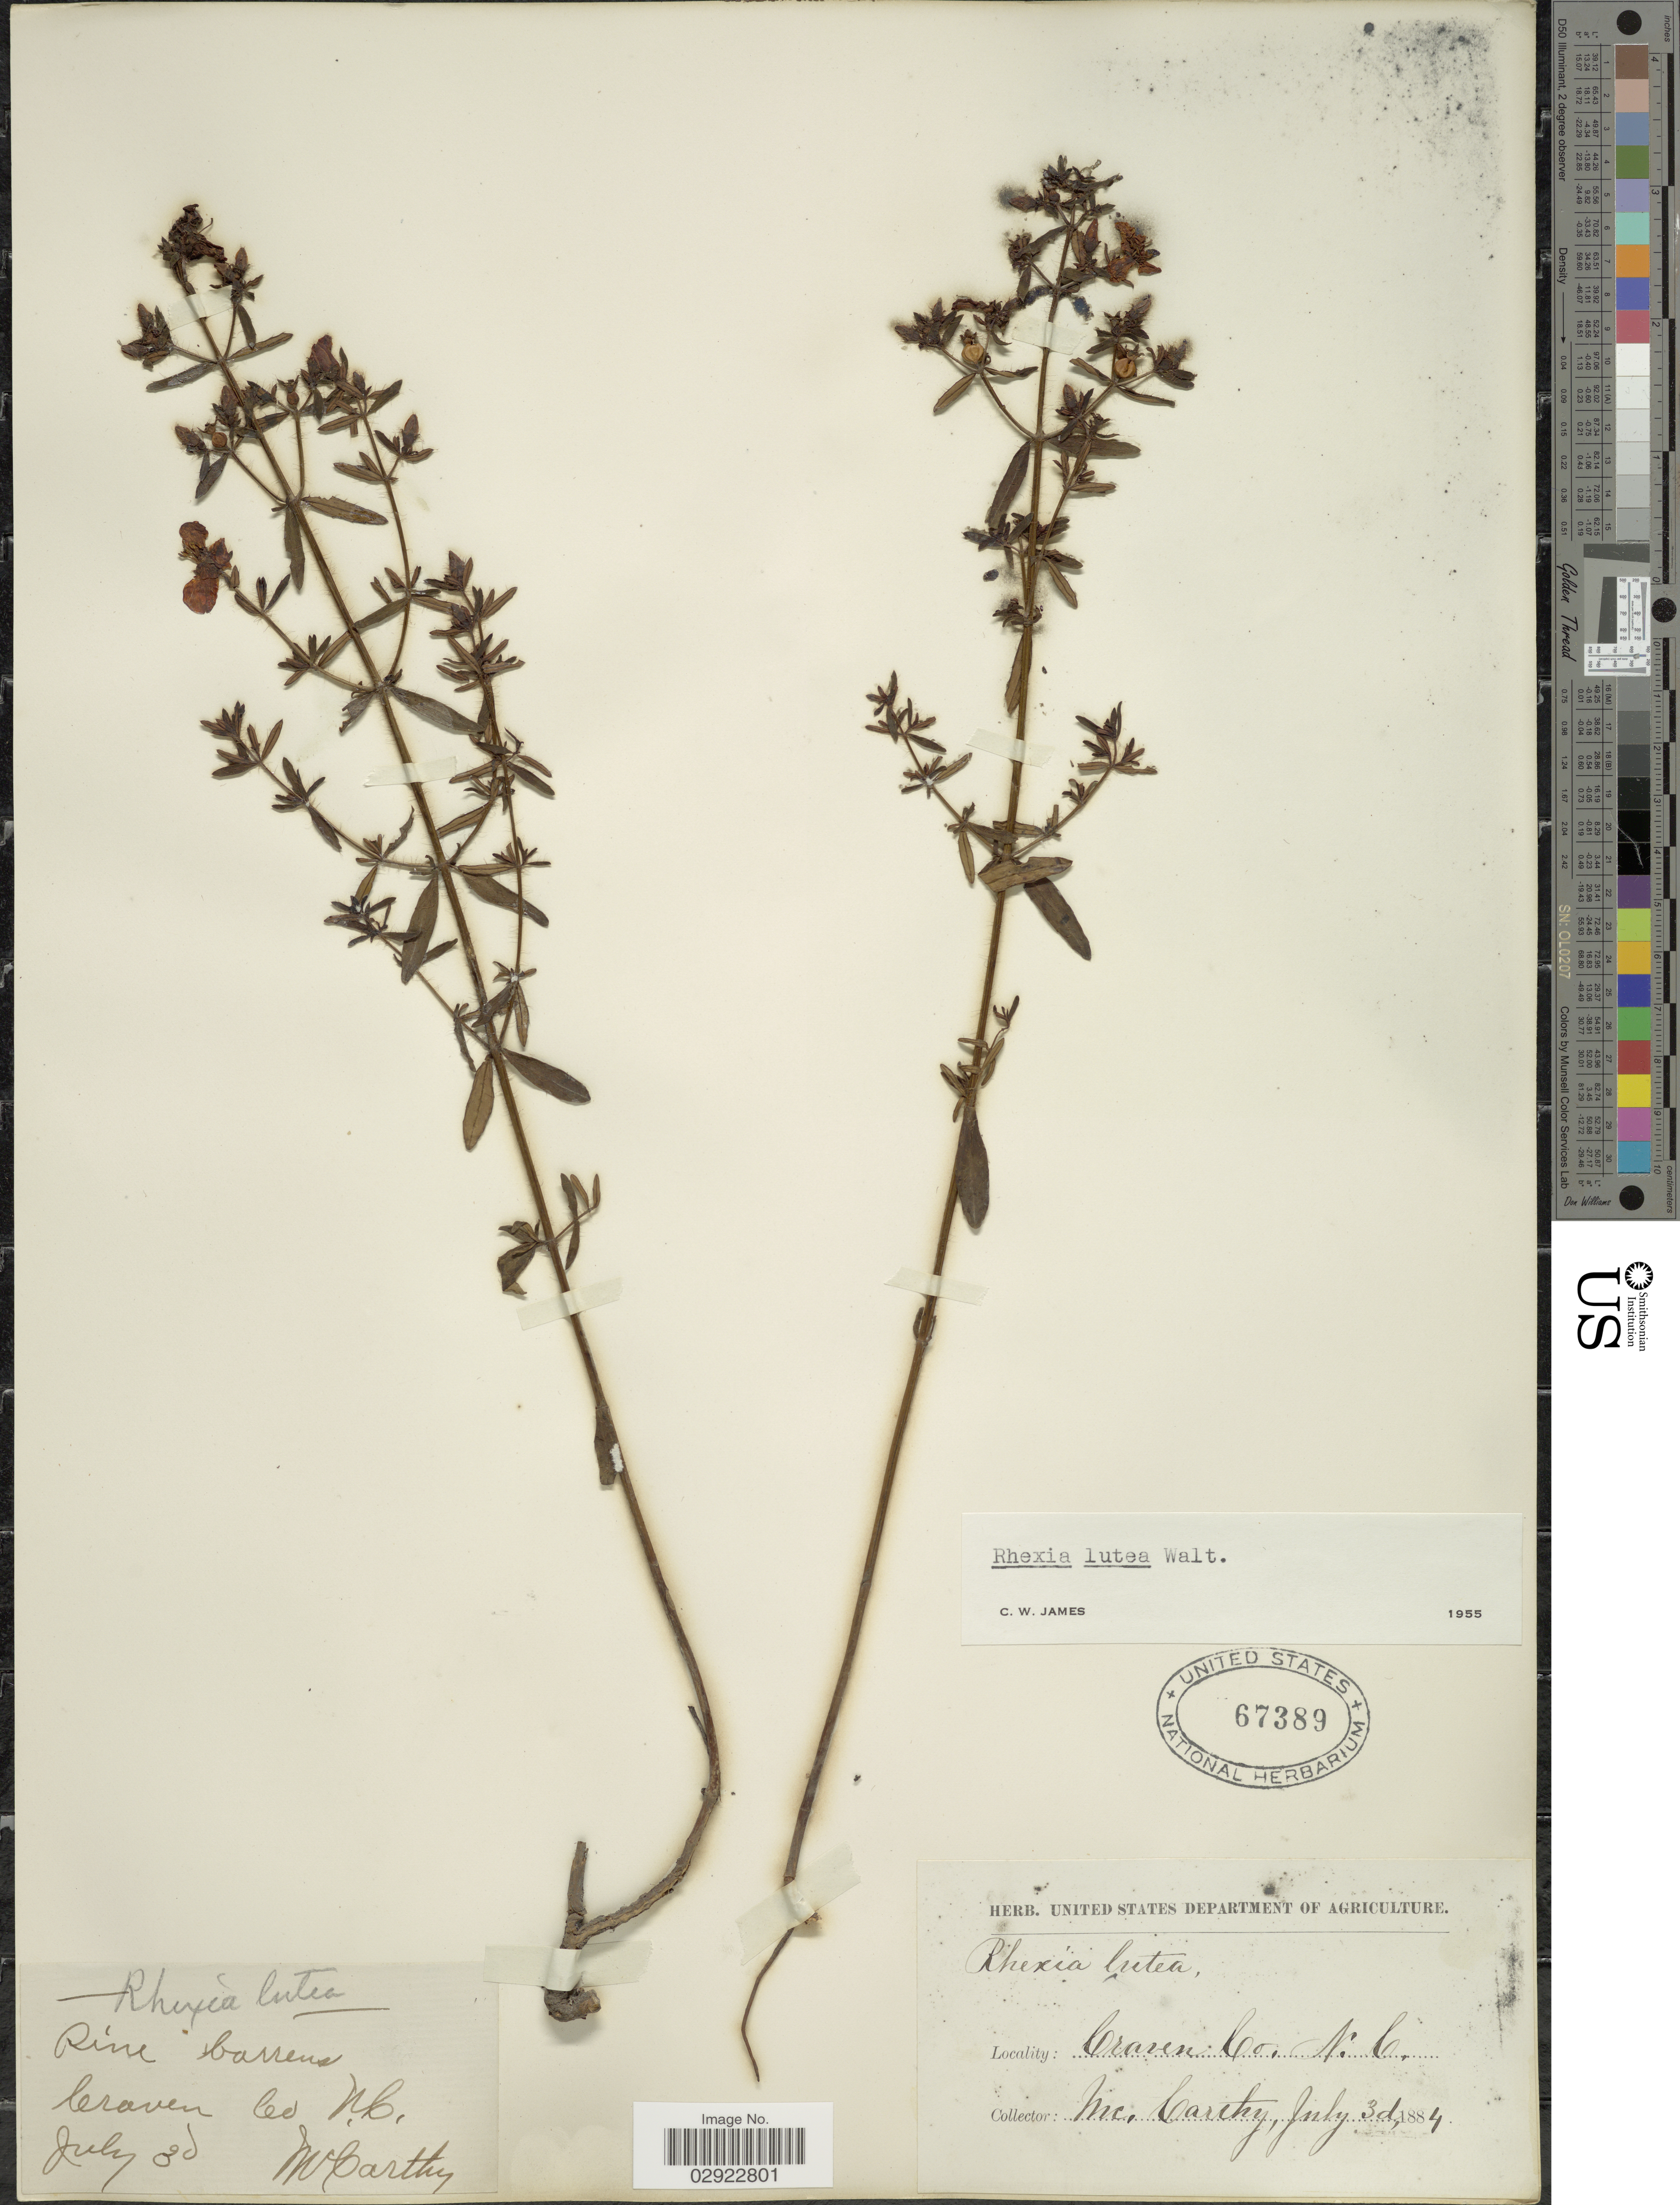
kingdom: Plantae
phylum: Tracheophyta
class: Magnoliopsida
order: Myrtales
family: Melastomataceae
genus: Rhexia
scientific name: Rhexia lutea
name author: Walter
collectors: -- McCarthy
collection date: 1884-07-30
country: United States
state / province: North Carolina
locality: Craven Co.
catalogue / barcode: US 67389